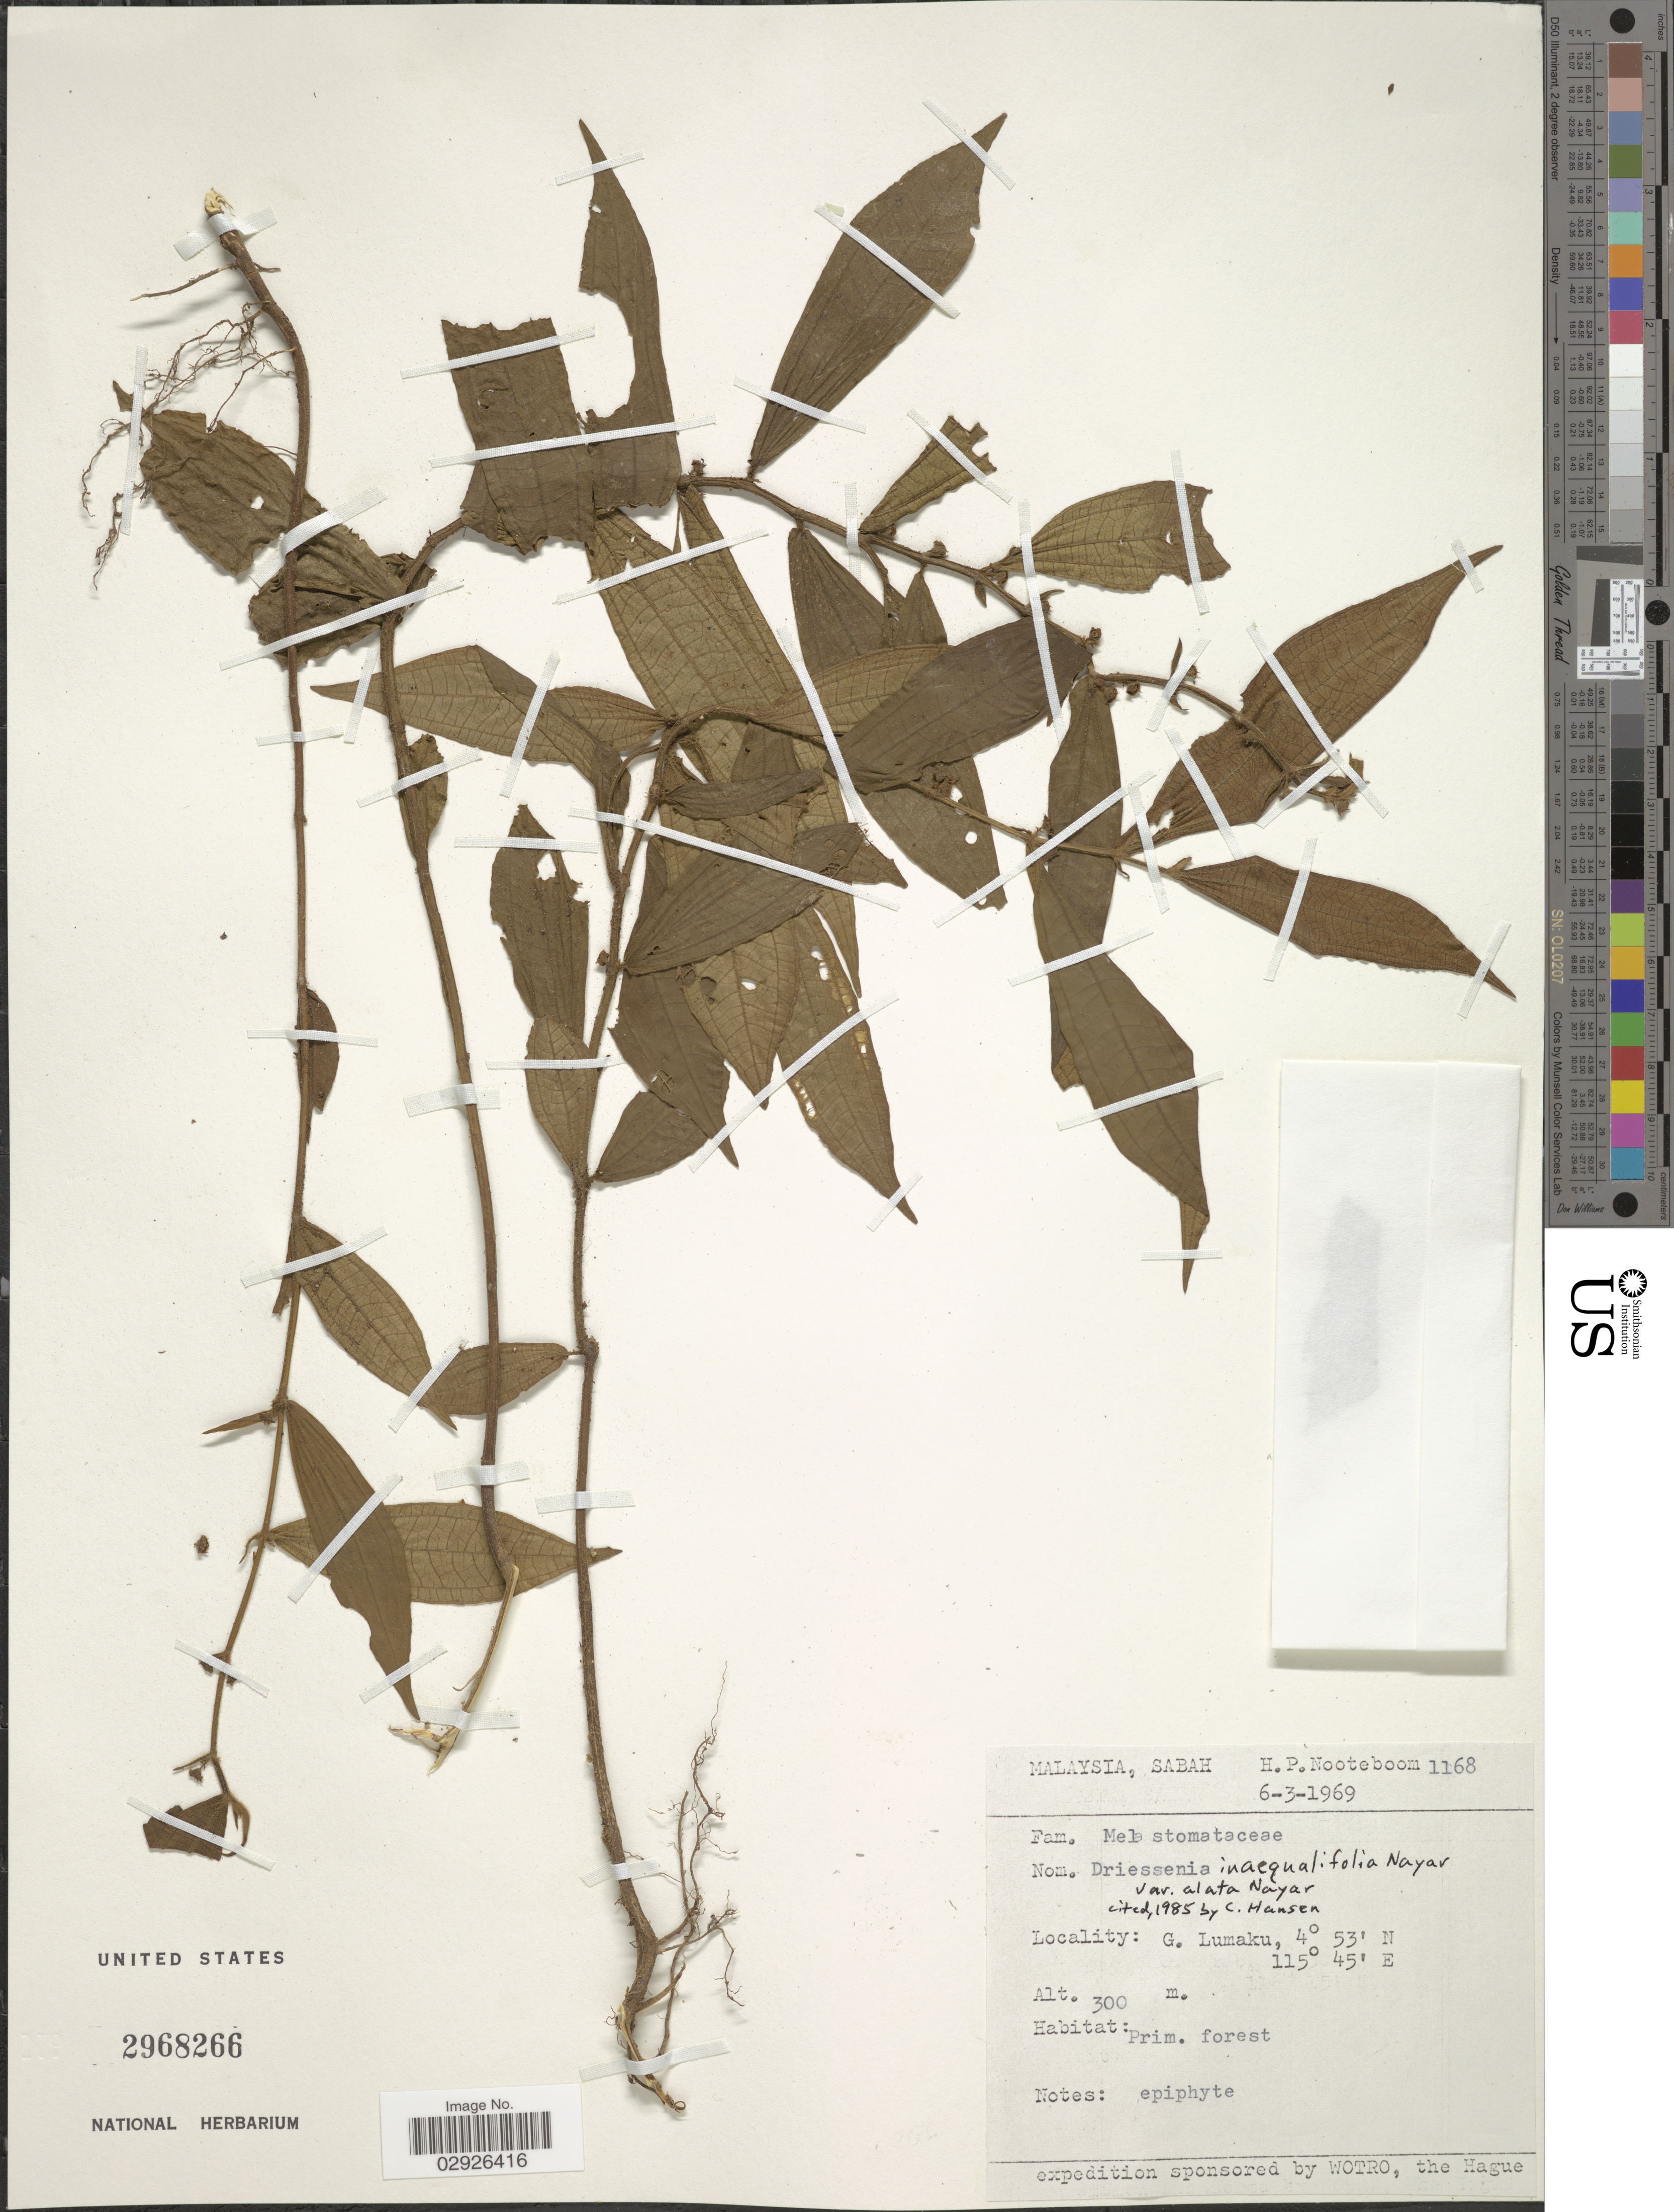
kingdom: Plantae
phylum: Tracheophyta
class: Magnoliopsida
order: Myrtales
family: Melastomataceae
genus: Driessenia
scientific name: Driessenia inaequalifolia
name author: Nayar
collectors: H. P. Nooteboom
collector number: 1168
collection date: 1969-03-06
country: Malaysia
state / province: Sabah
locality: G. Lumaku.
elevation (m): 300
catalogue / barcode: US 2968266